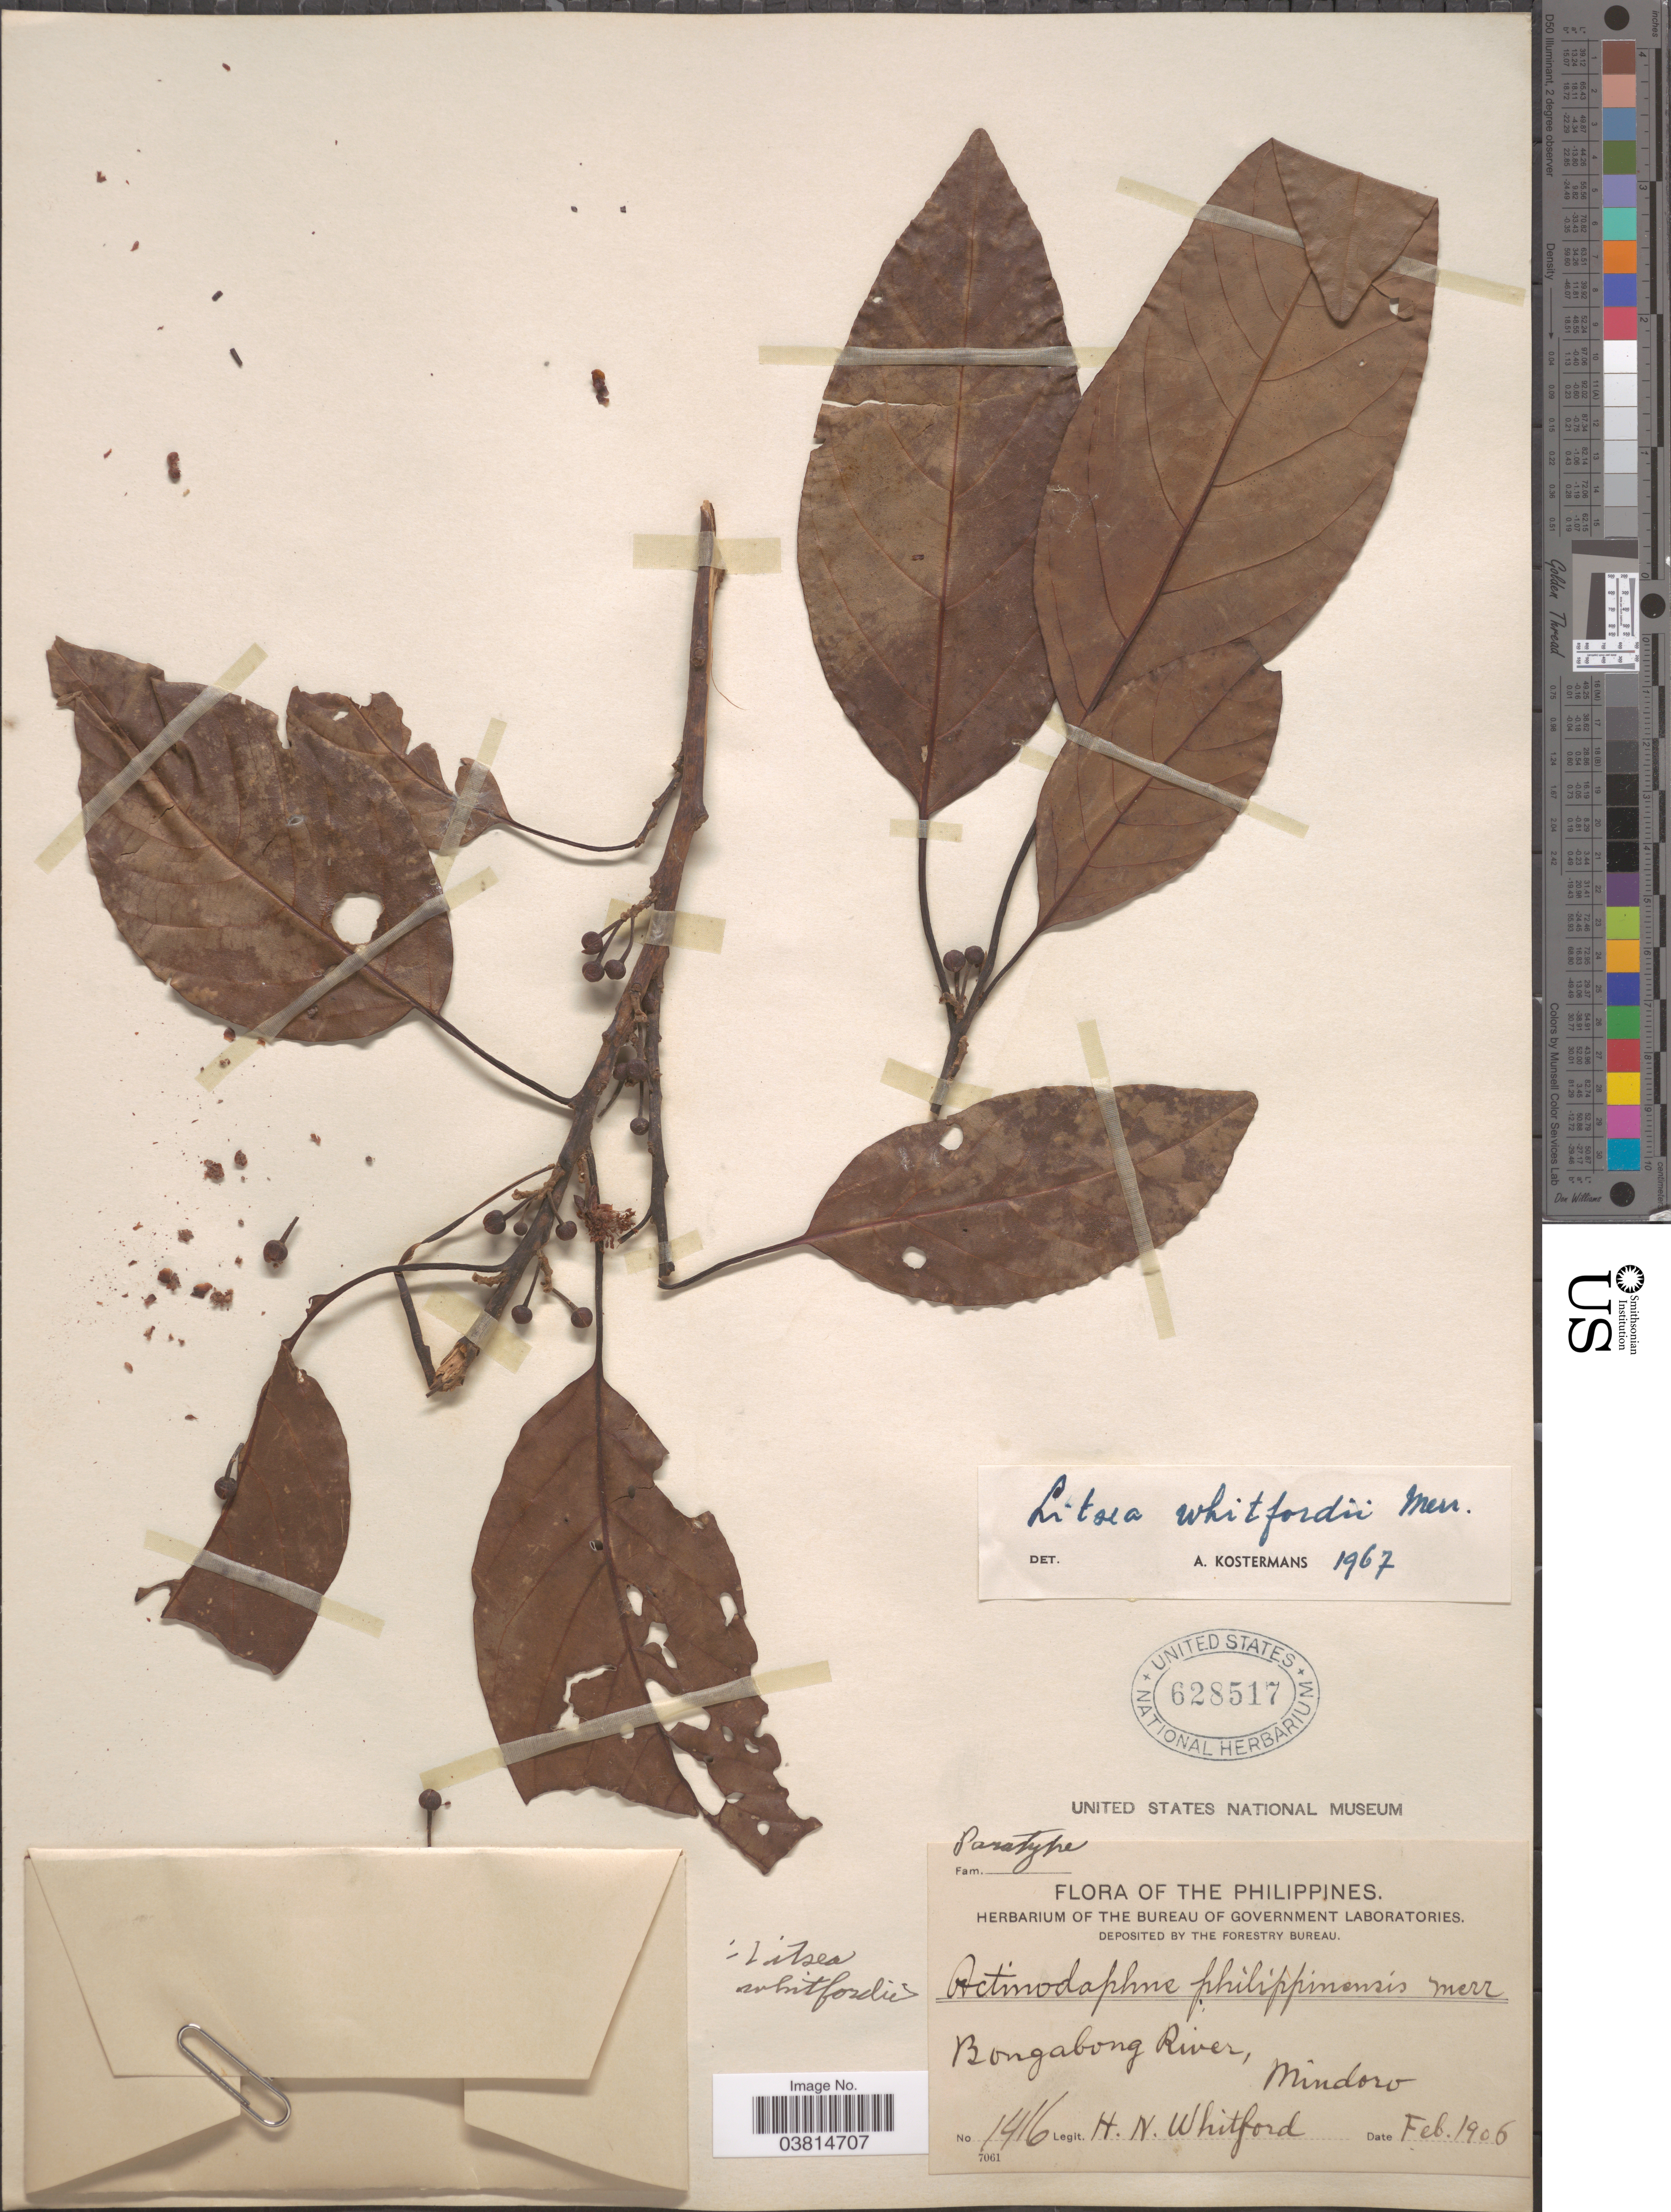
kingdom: Plantae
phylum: Tracheophyta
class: Magnoliopsida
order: Laurales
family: Lauraceae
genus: Litsea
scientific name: Litsea whitfordii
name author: Merr.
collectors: H. N. Whitford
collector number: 1416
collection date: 1906-02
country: Philippines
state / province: Mimaropa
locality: Bongabong River, Mindoro.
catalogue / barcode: US 628517